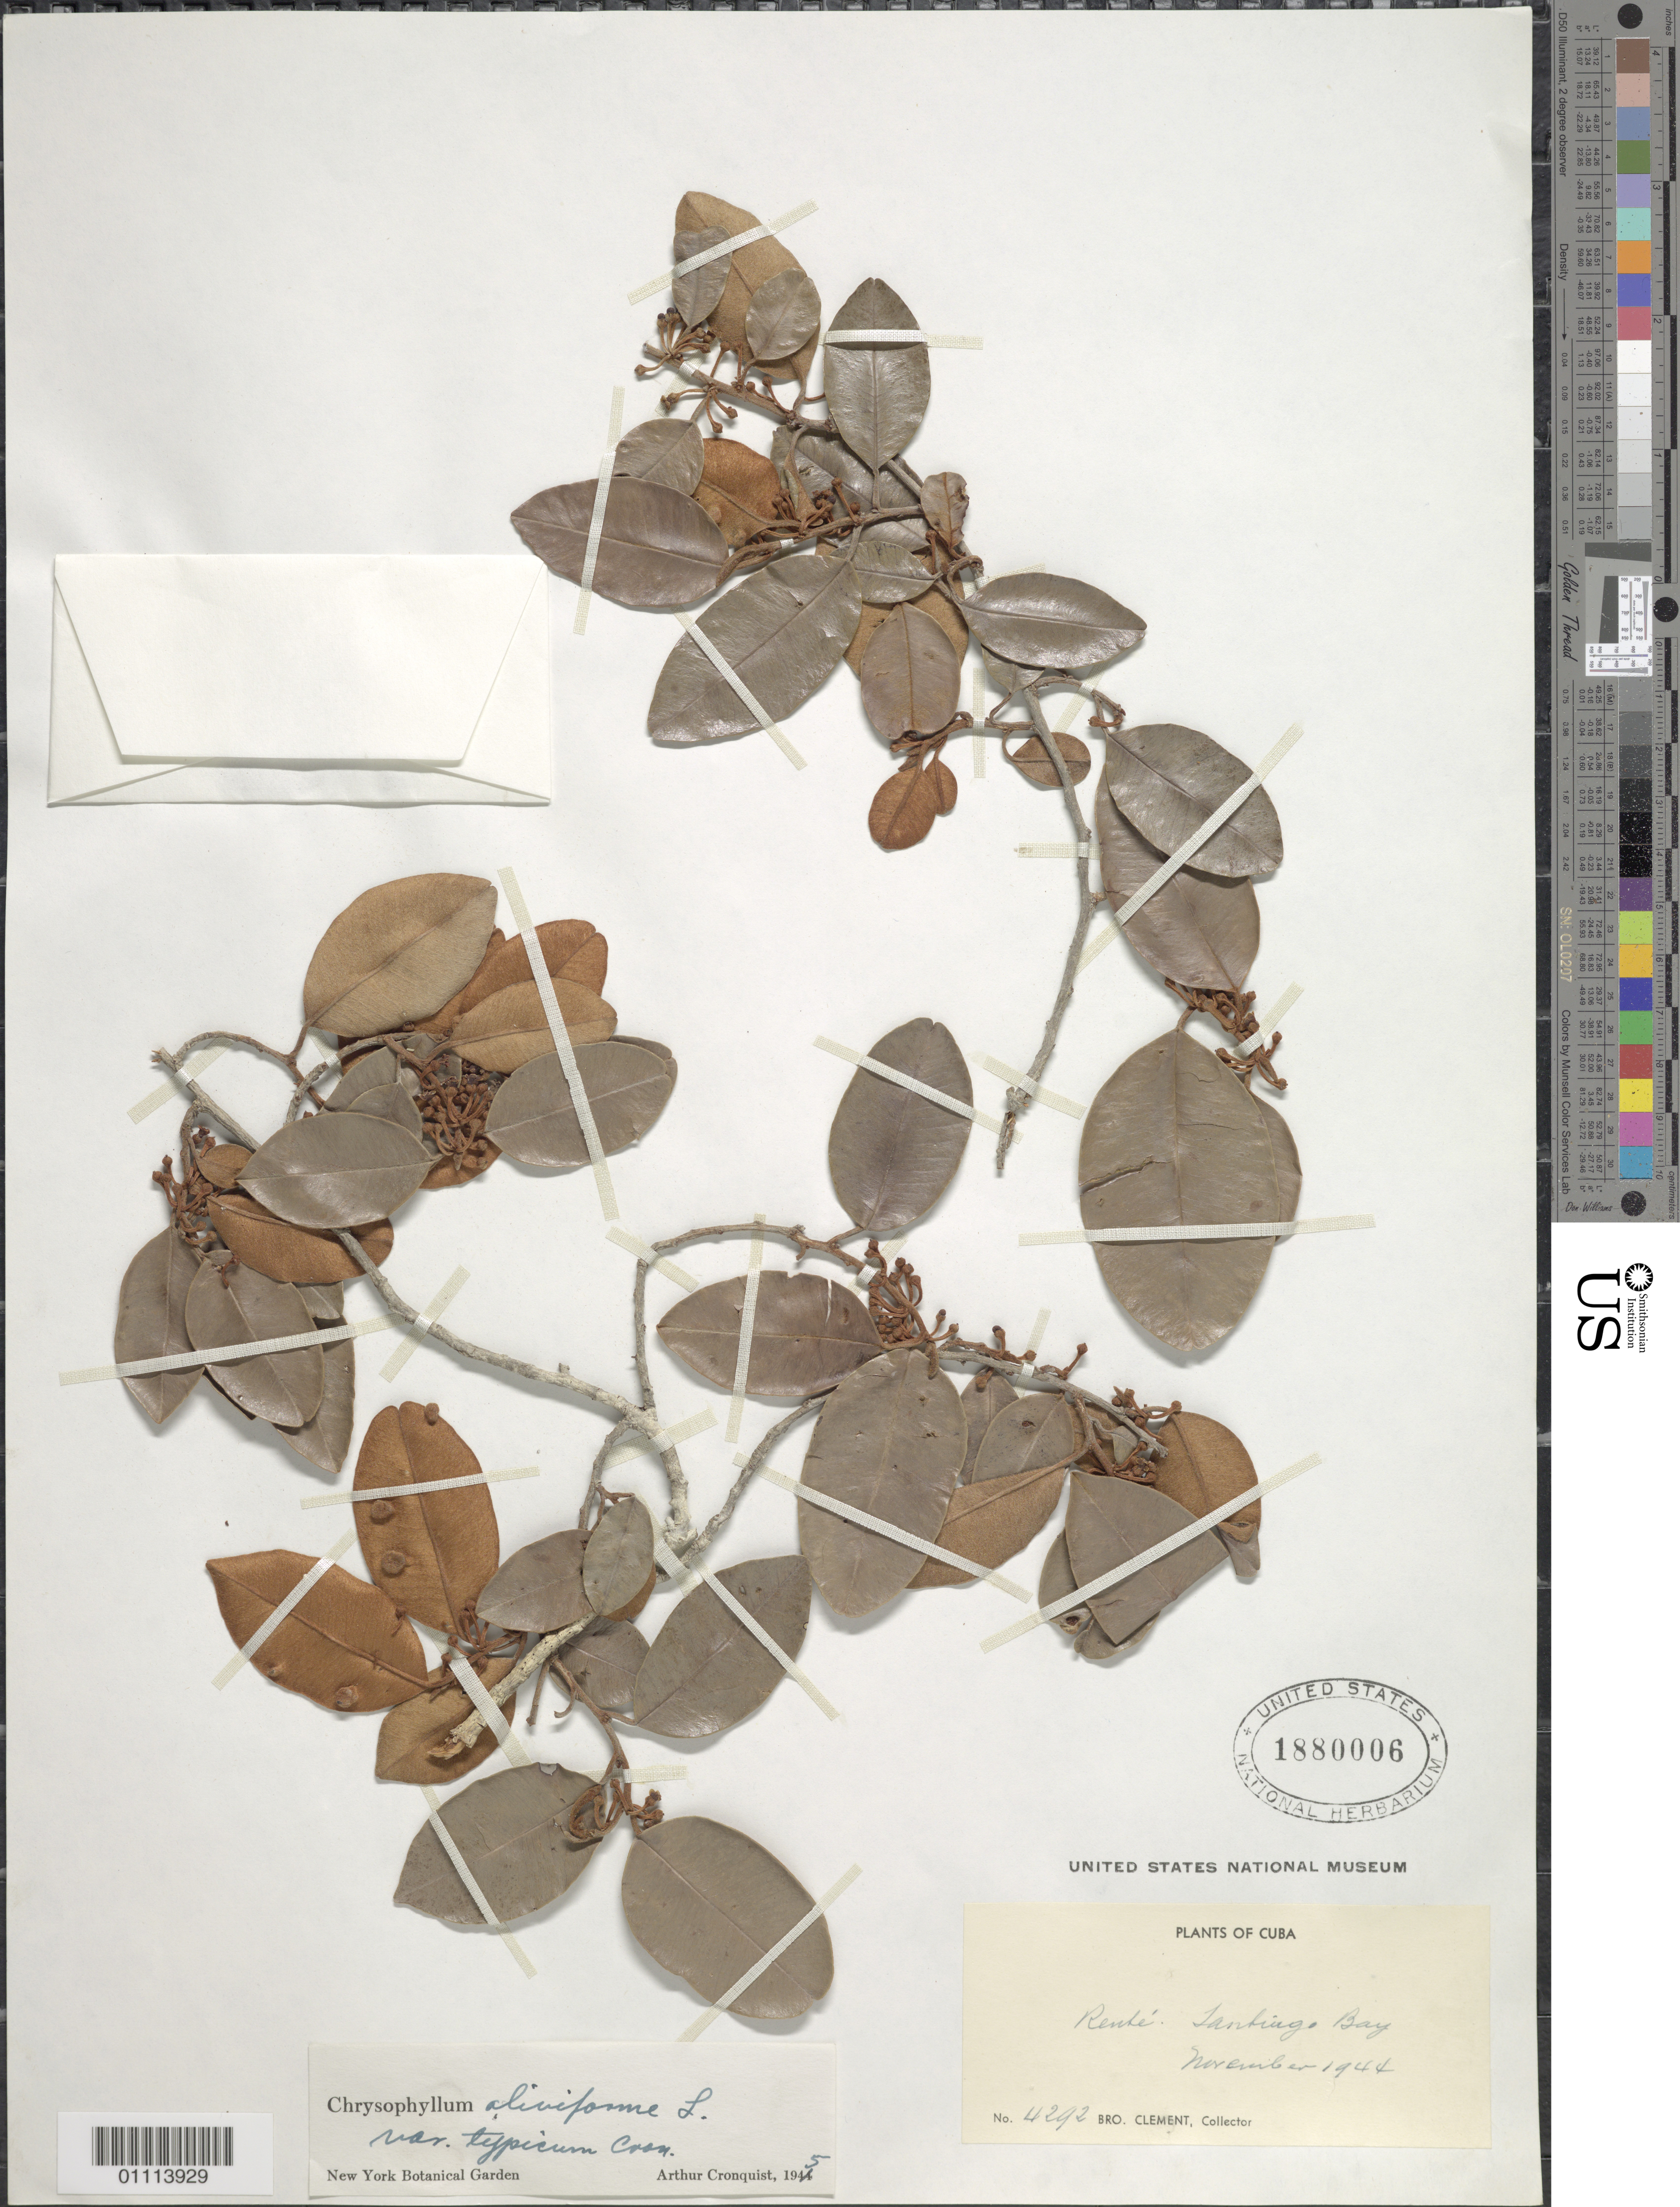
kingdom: Plantae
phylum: Tracheophyta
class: Magnoliopsida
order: Ericales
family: Sapotaceae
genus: Chrysophyllum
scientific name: Chrysophyllum oliviforme var. typicum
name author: Cronq.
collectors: B. Clement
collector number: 4292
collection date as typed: Nov 1944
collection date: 1944-11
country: Cuba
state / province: Santiago de Cuba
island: Cuba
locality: Rente, Santiago Bay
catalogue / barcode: US 1880006